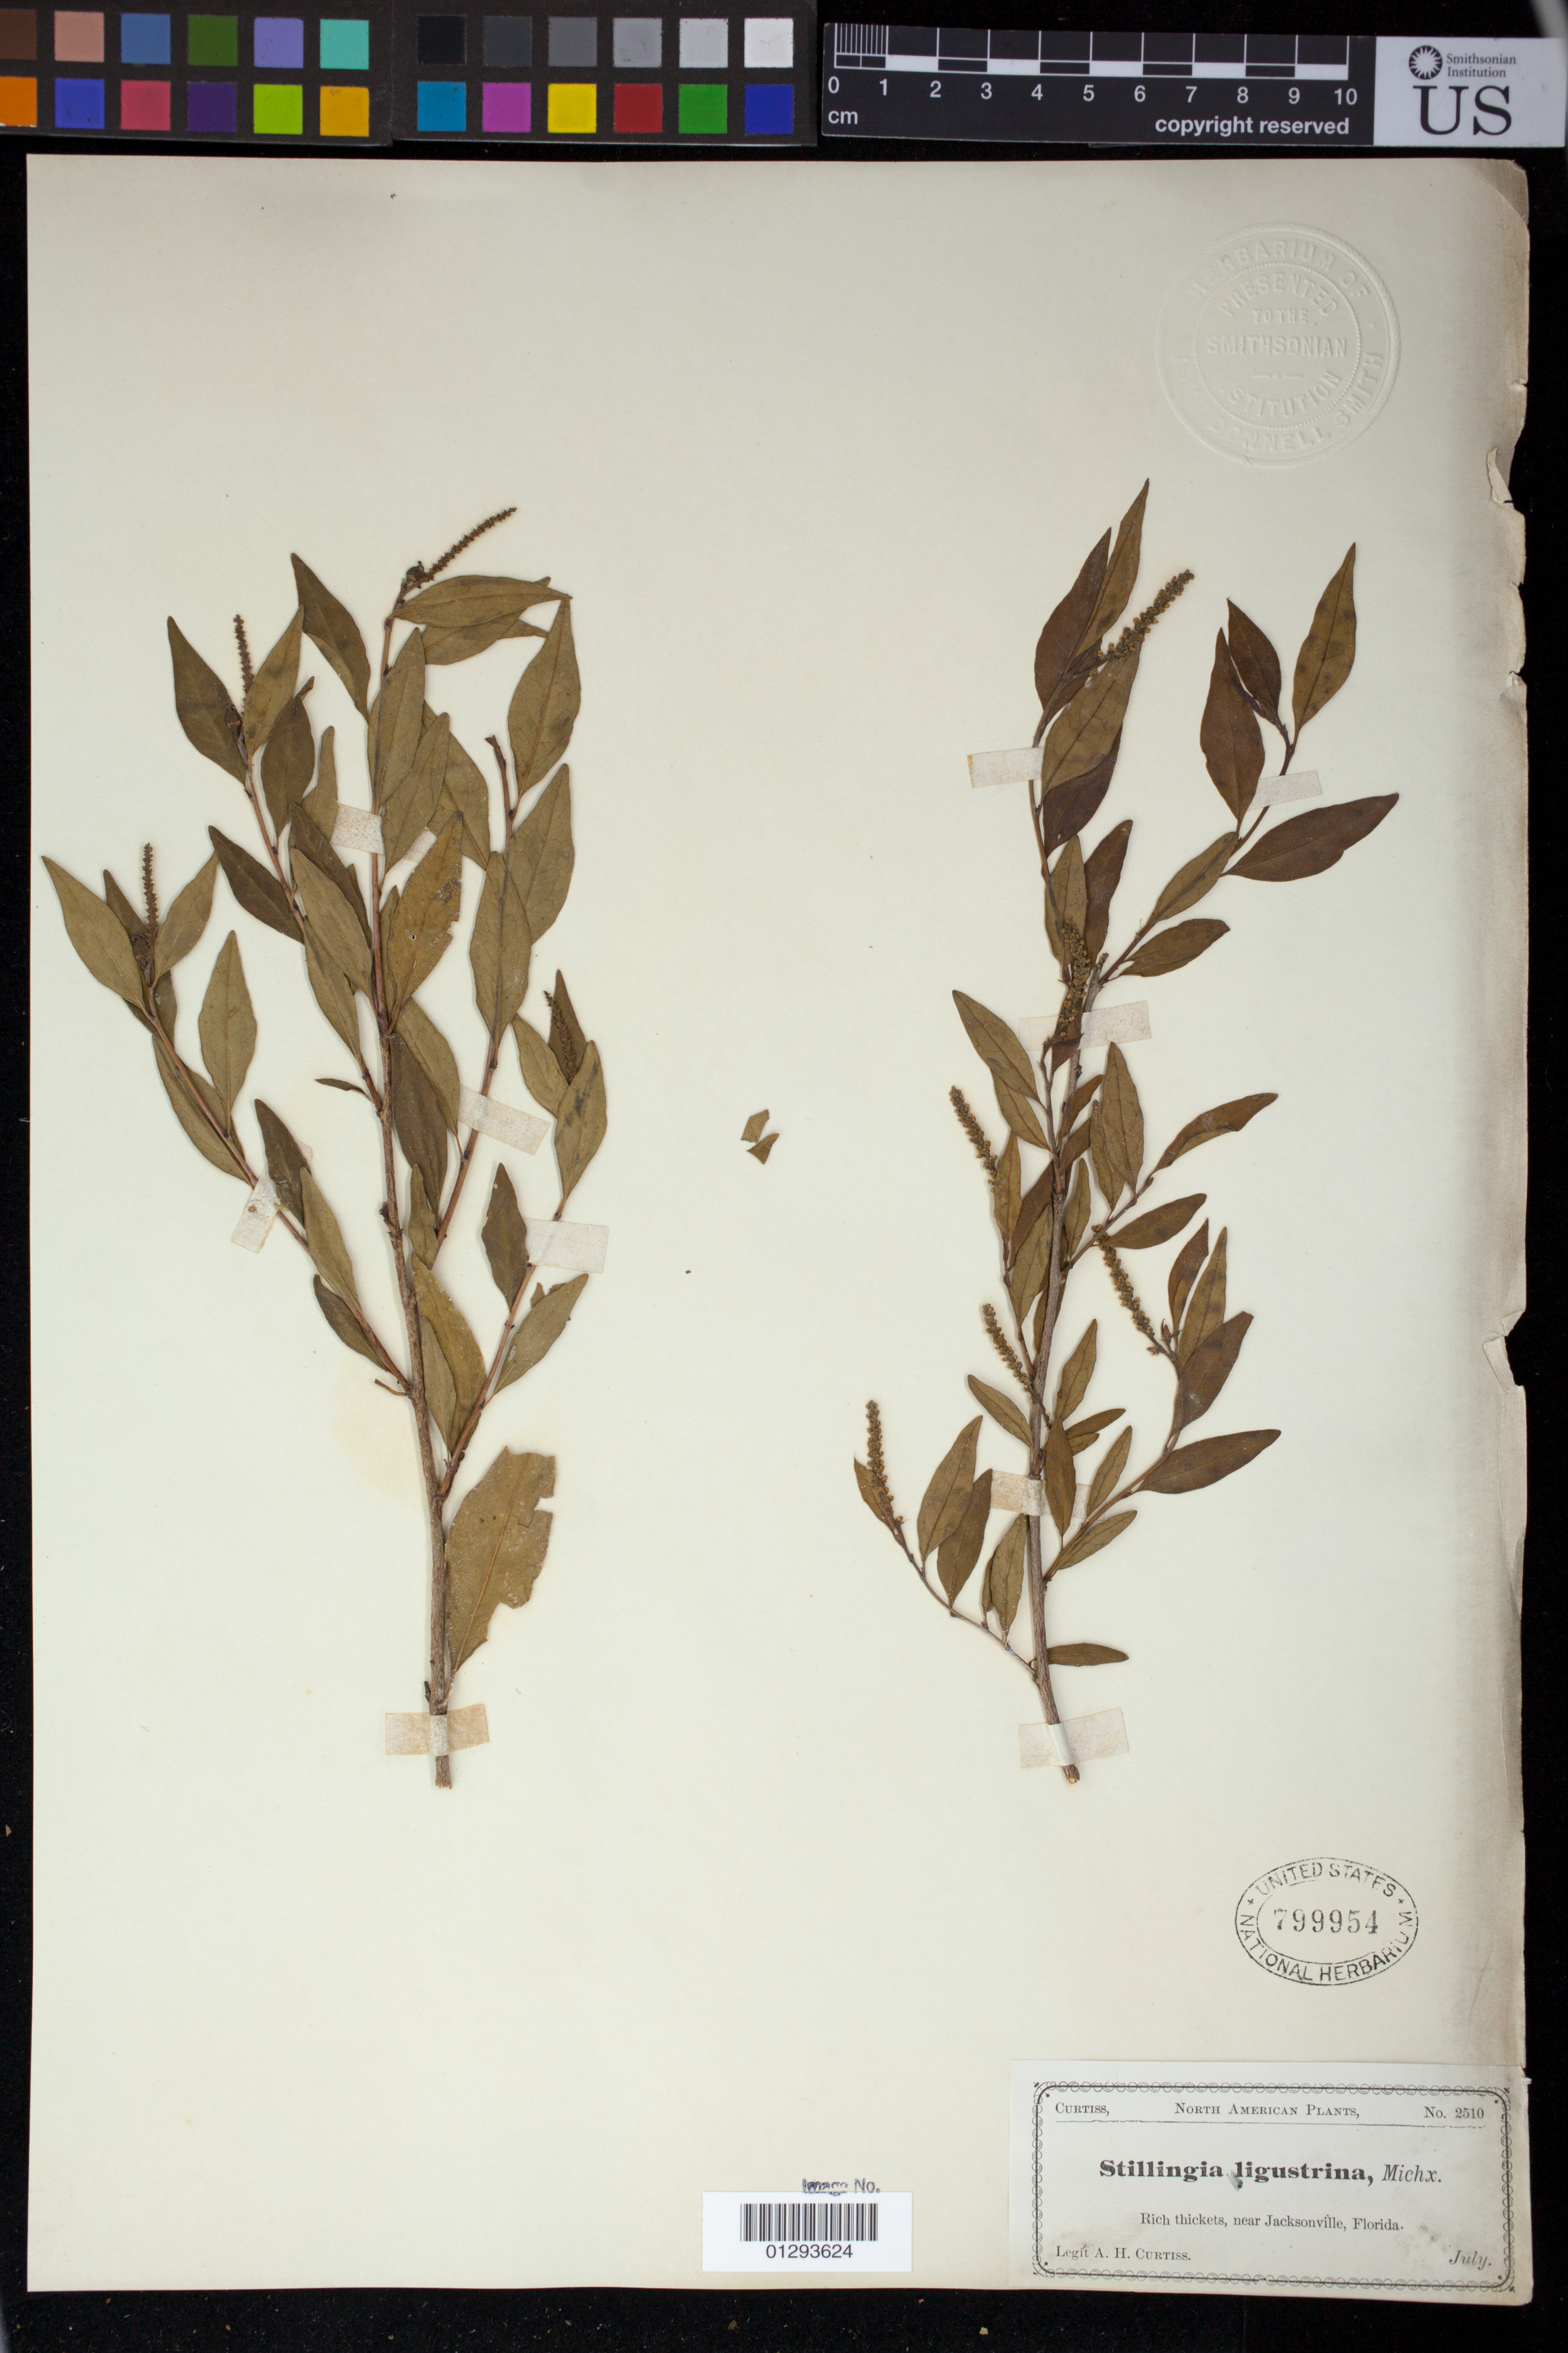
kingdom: Plantae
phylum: Tracheophyta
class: Magnoliopsida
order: Malpighiales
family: Euphorbiaceae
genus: Sebastiania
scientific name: Sebastiania fruticosa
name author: (Bartram) Fernald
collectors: A. H. Curtiss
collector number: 2510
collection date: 1888/1899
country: United States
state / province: Florida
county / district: Duval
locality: near Jacksonville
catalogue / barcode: US 799954